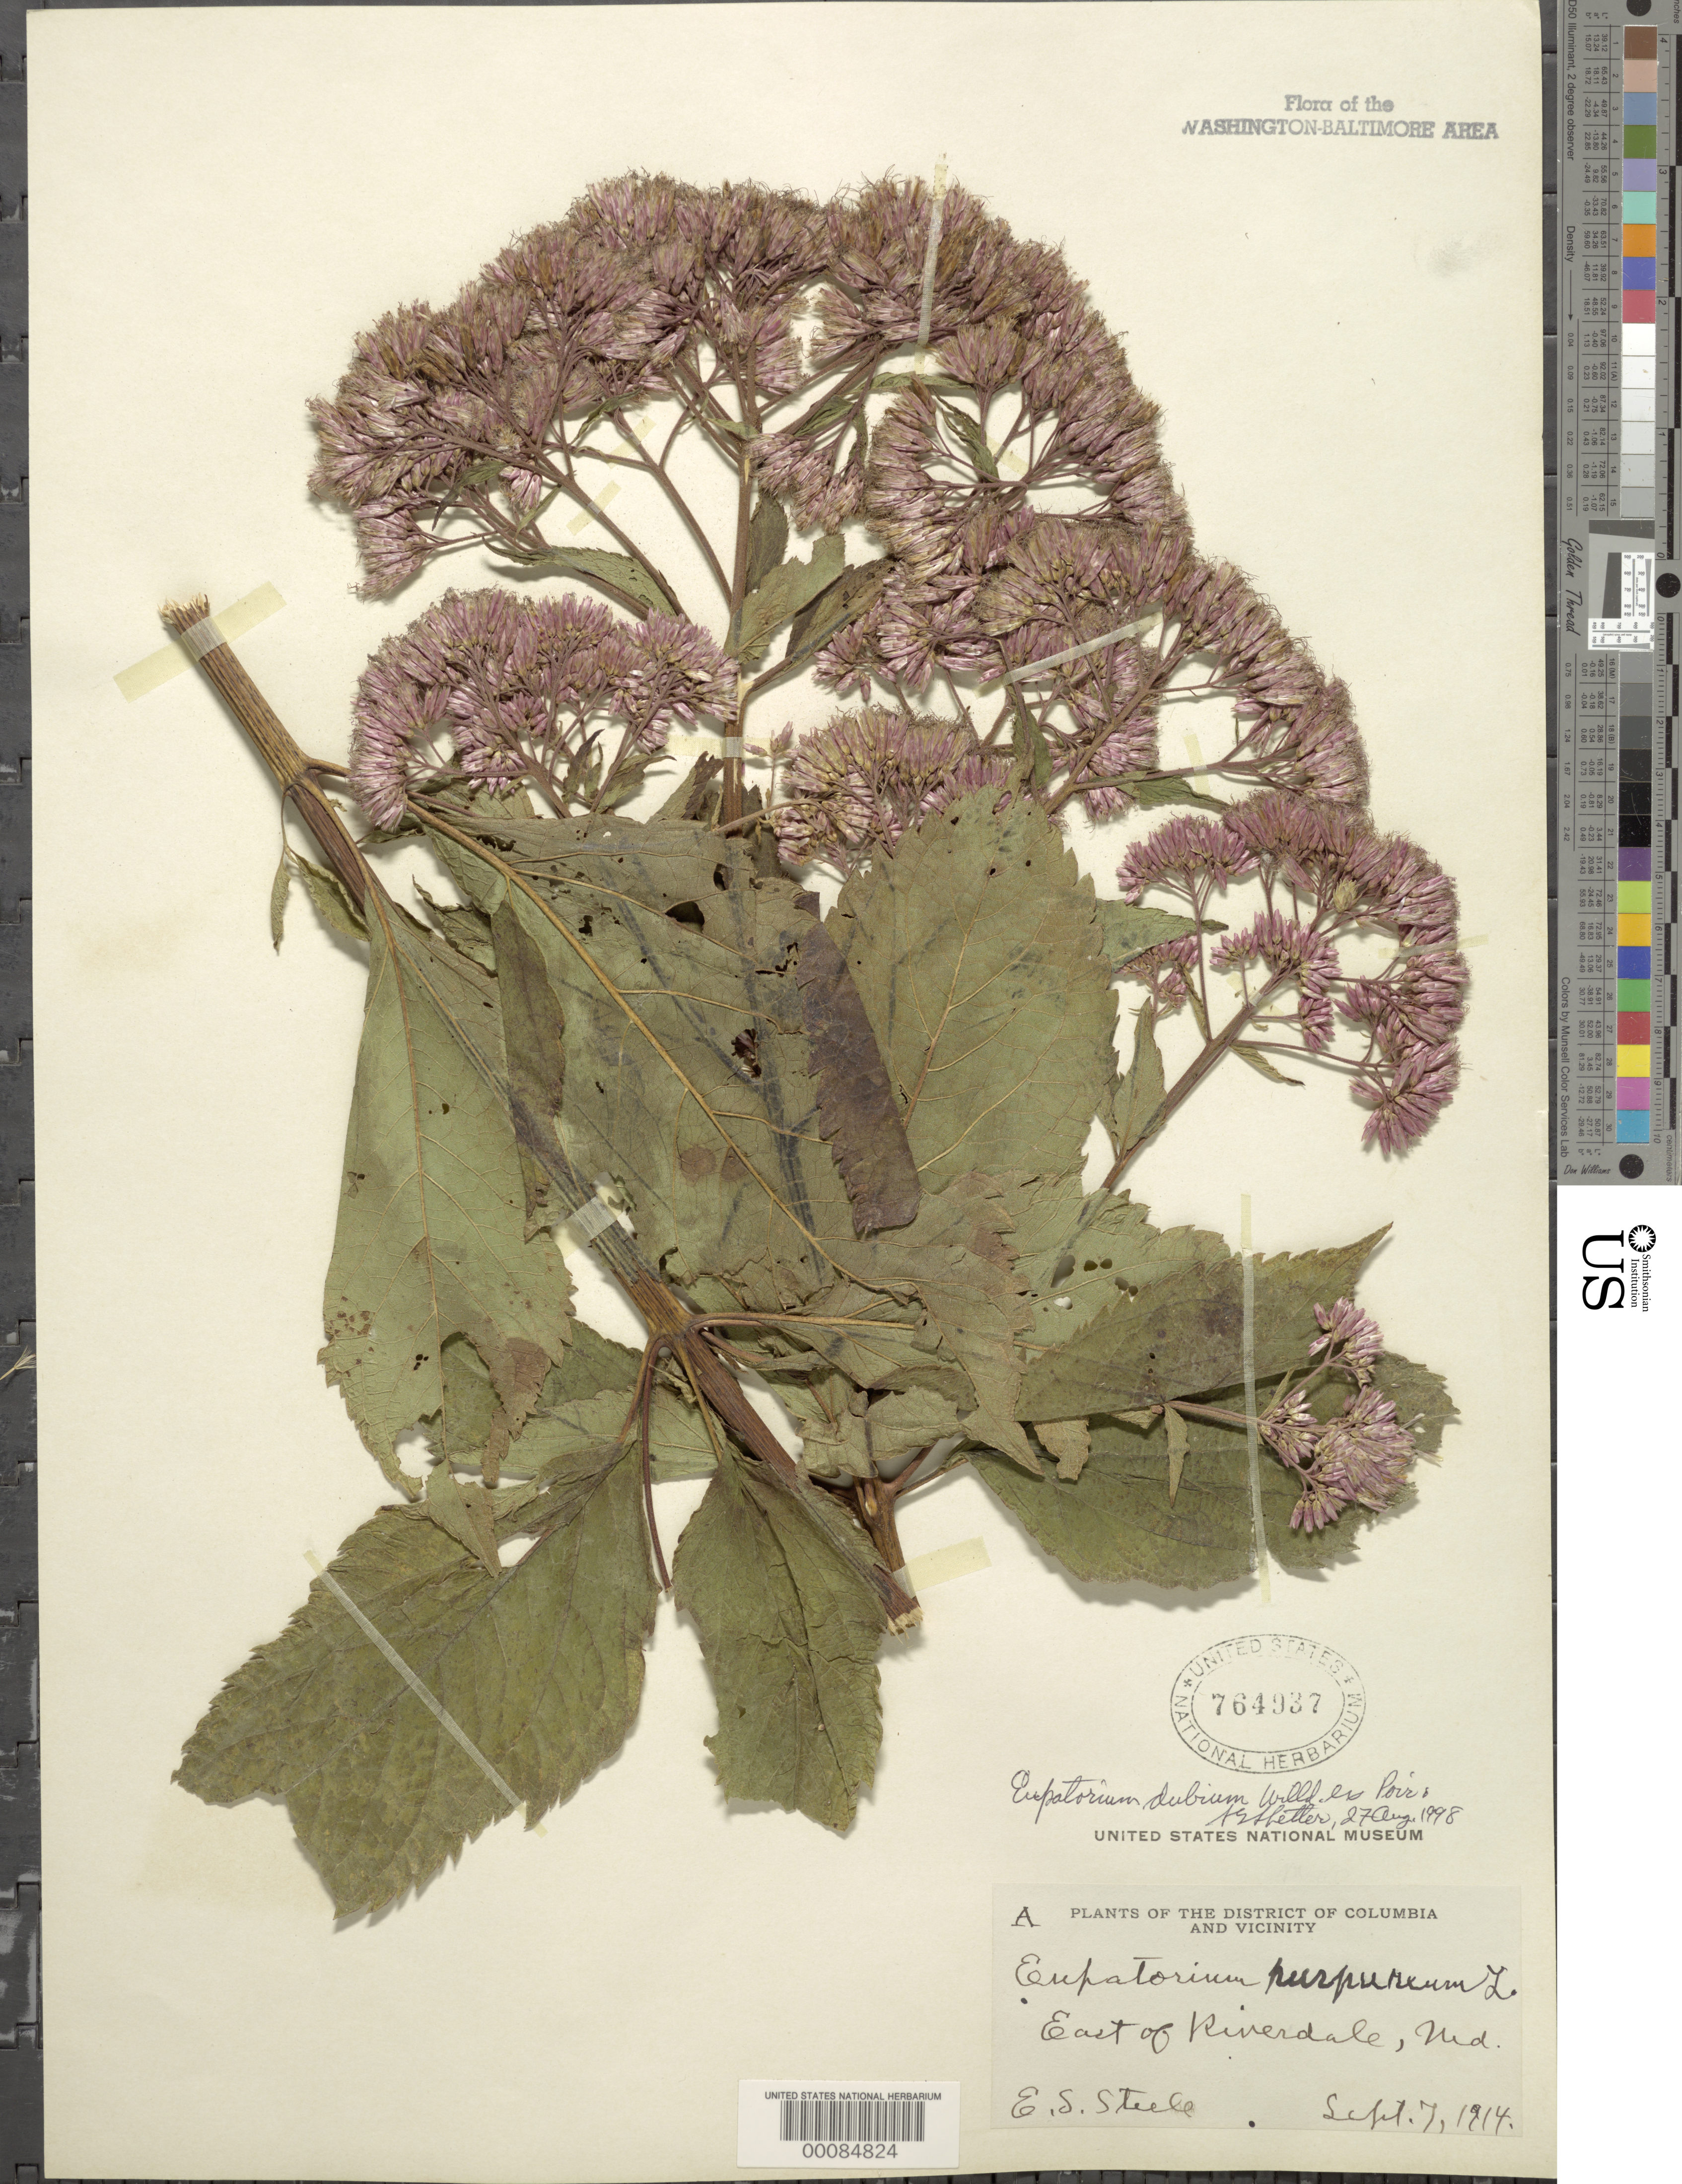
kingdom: Plantae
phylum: Tracheophyta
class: Magnoliopsida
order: Asterales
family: Asteraceae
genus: Eupatorium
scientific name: Eupatorium dubium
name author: Willd. ex Poir.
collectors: E. Steele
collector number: A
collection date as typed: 07 Sep 1914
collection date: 1914-09-07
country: United States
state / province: Maryland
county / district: Prince George's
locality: East of Riverdale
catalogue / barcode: US 764937